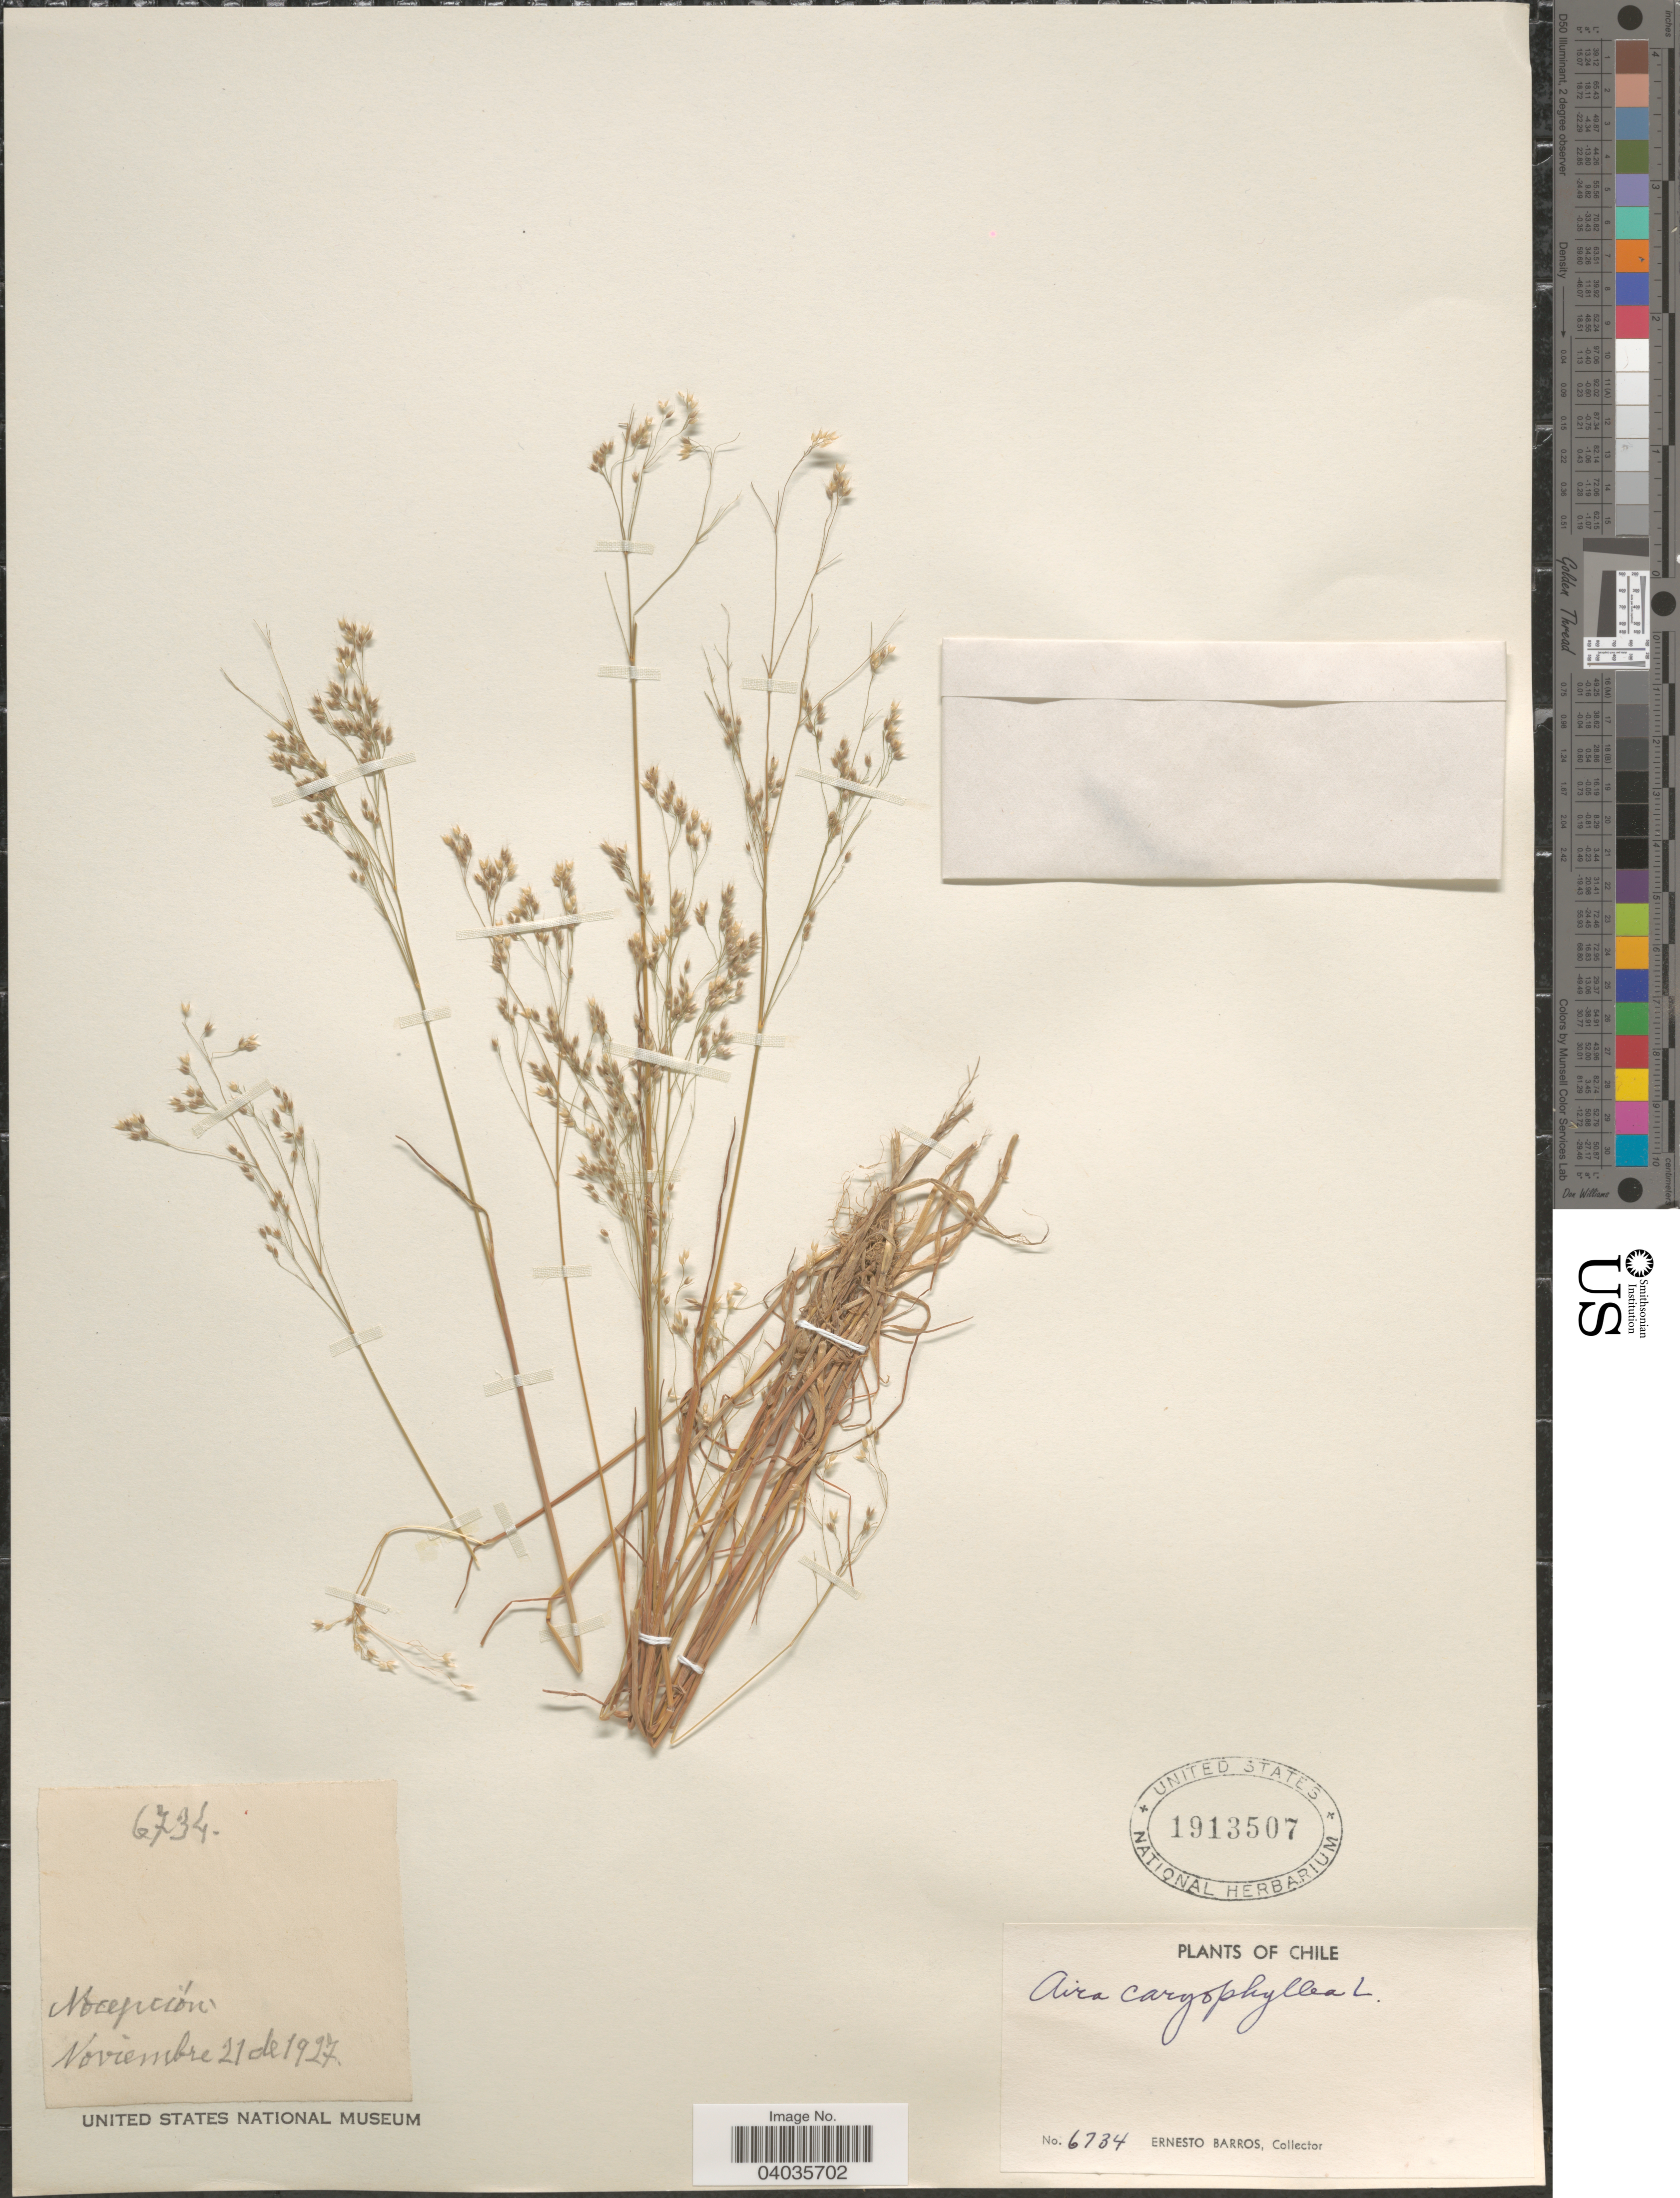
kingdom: Plantae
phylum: Tracheophyta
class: Liliopsida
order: Poales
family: Poaceae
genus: Aira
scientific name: Aira caryophyllea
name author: L.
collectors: E. Barros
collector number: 6734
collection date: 1927-11-21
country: Chile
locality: Concepción.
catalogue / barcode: US 1913507